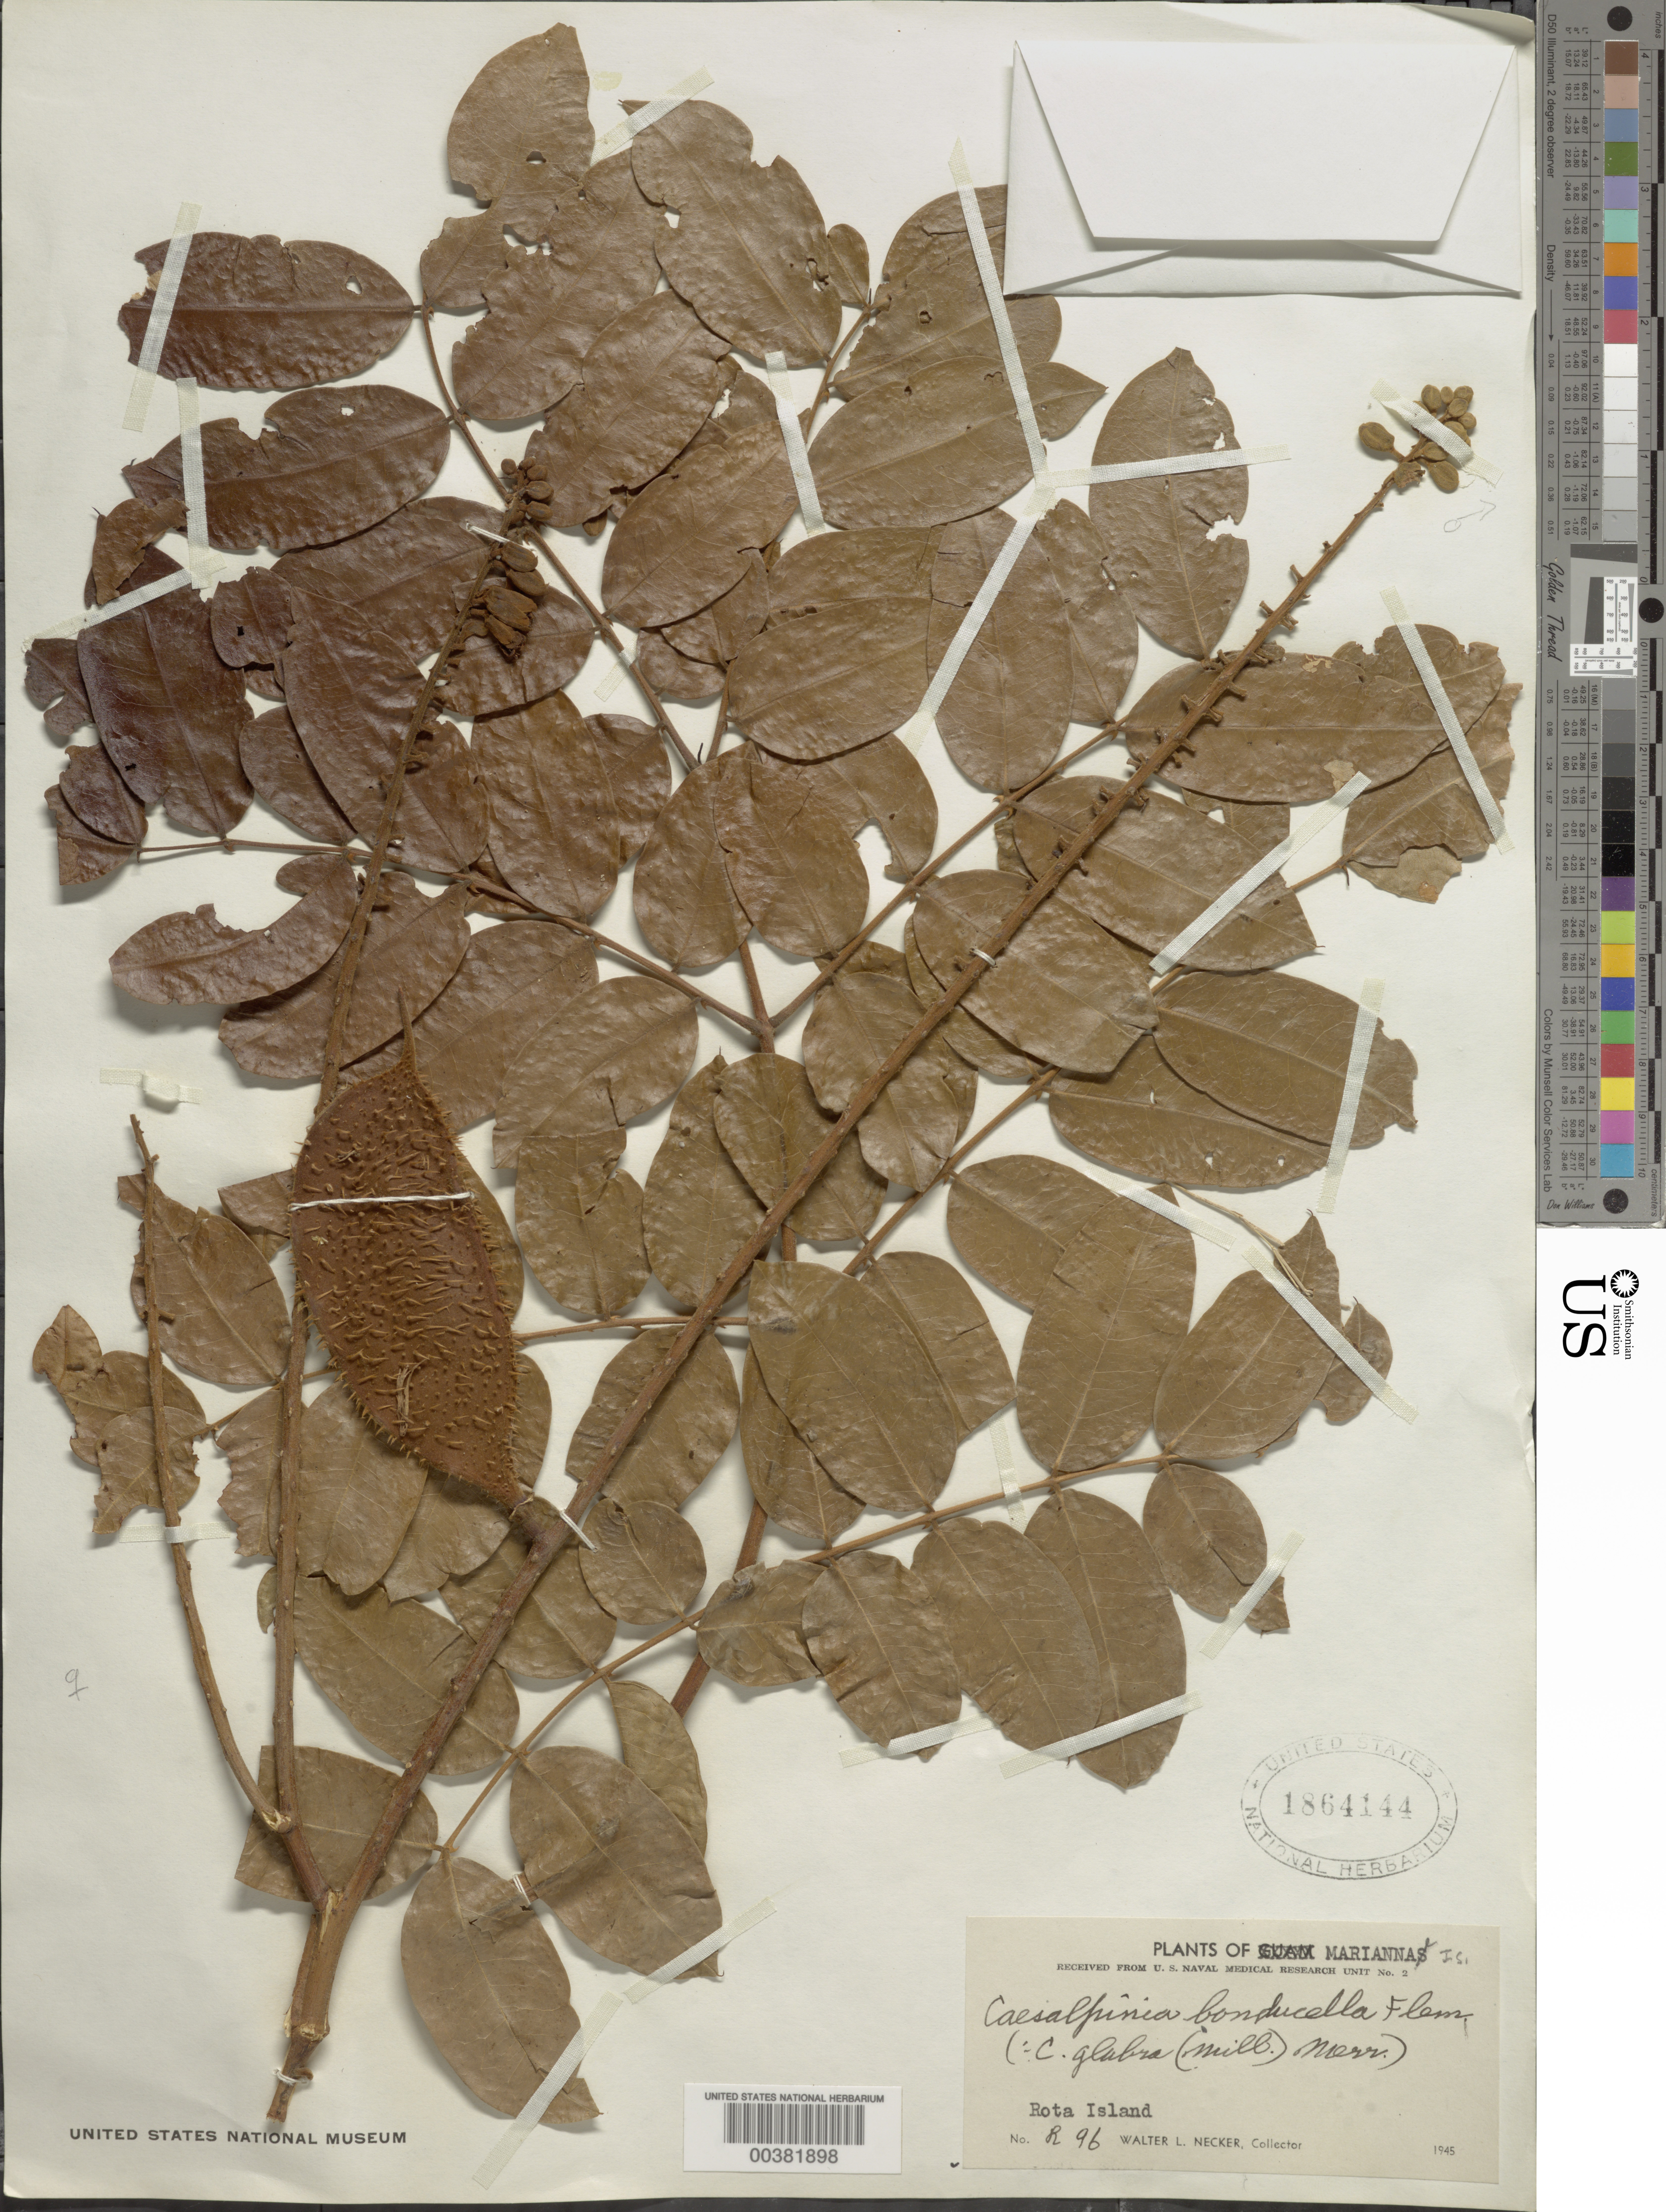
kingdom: Plantae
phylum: Tracheophyta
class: Magnoliopsida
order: Fabales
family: Fabaceae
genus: Guilandina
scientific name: Guilandina major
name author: (Medik.) Small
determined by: Wagner, W. L., (BOT), Smithsonian Institution - National Museum of Natural History (UNITED STATES)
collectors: W. L. Necker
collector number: R96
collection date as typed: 1945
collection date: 1945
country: Northern Mariana Islands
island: Rota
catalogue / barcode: US 1864144